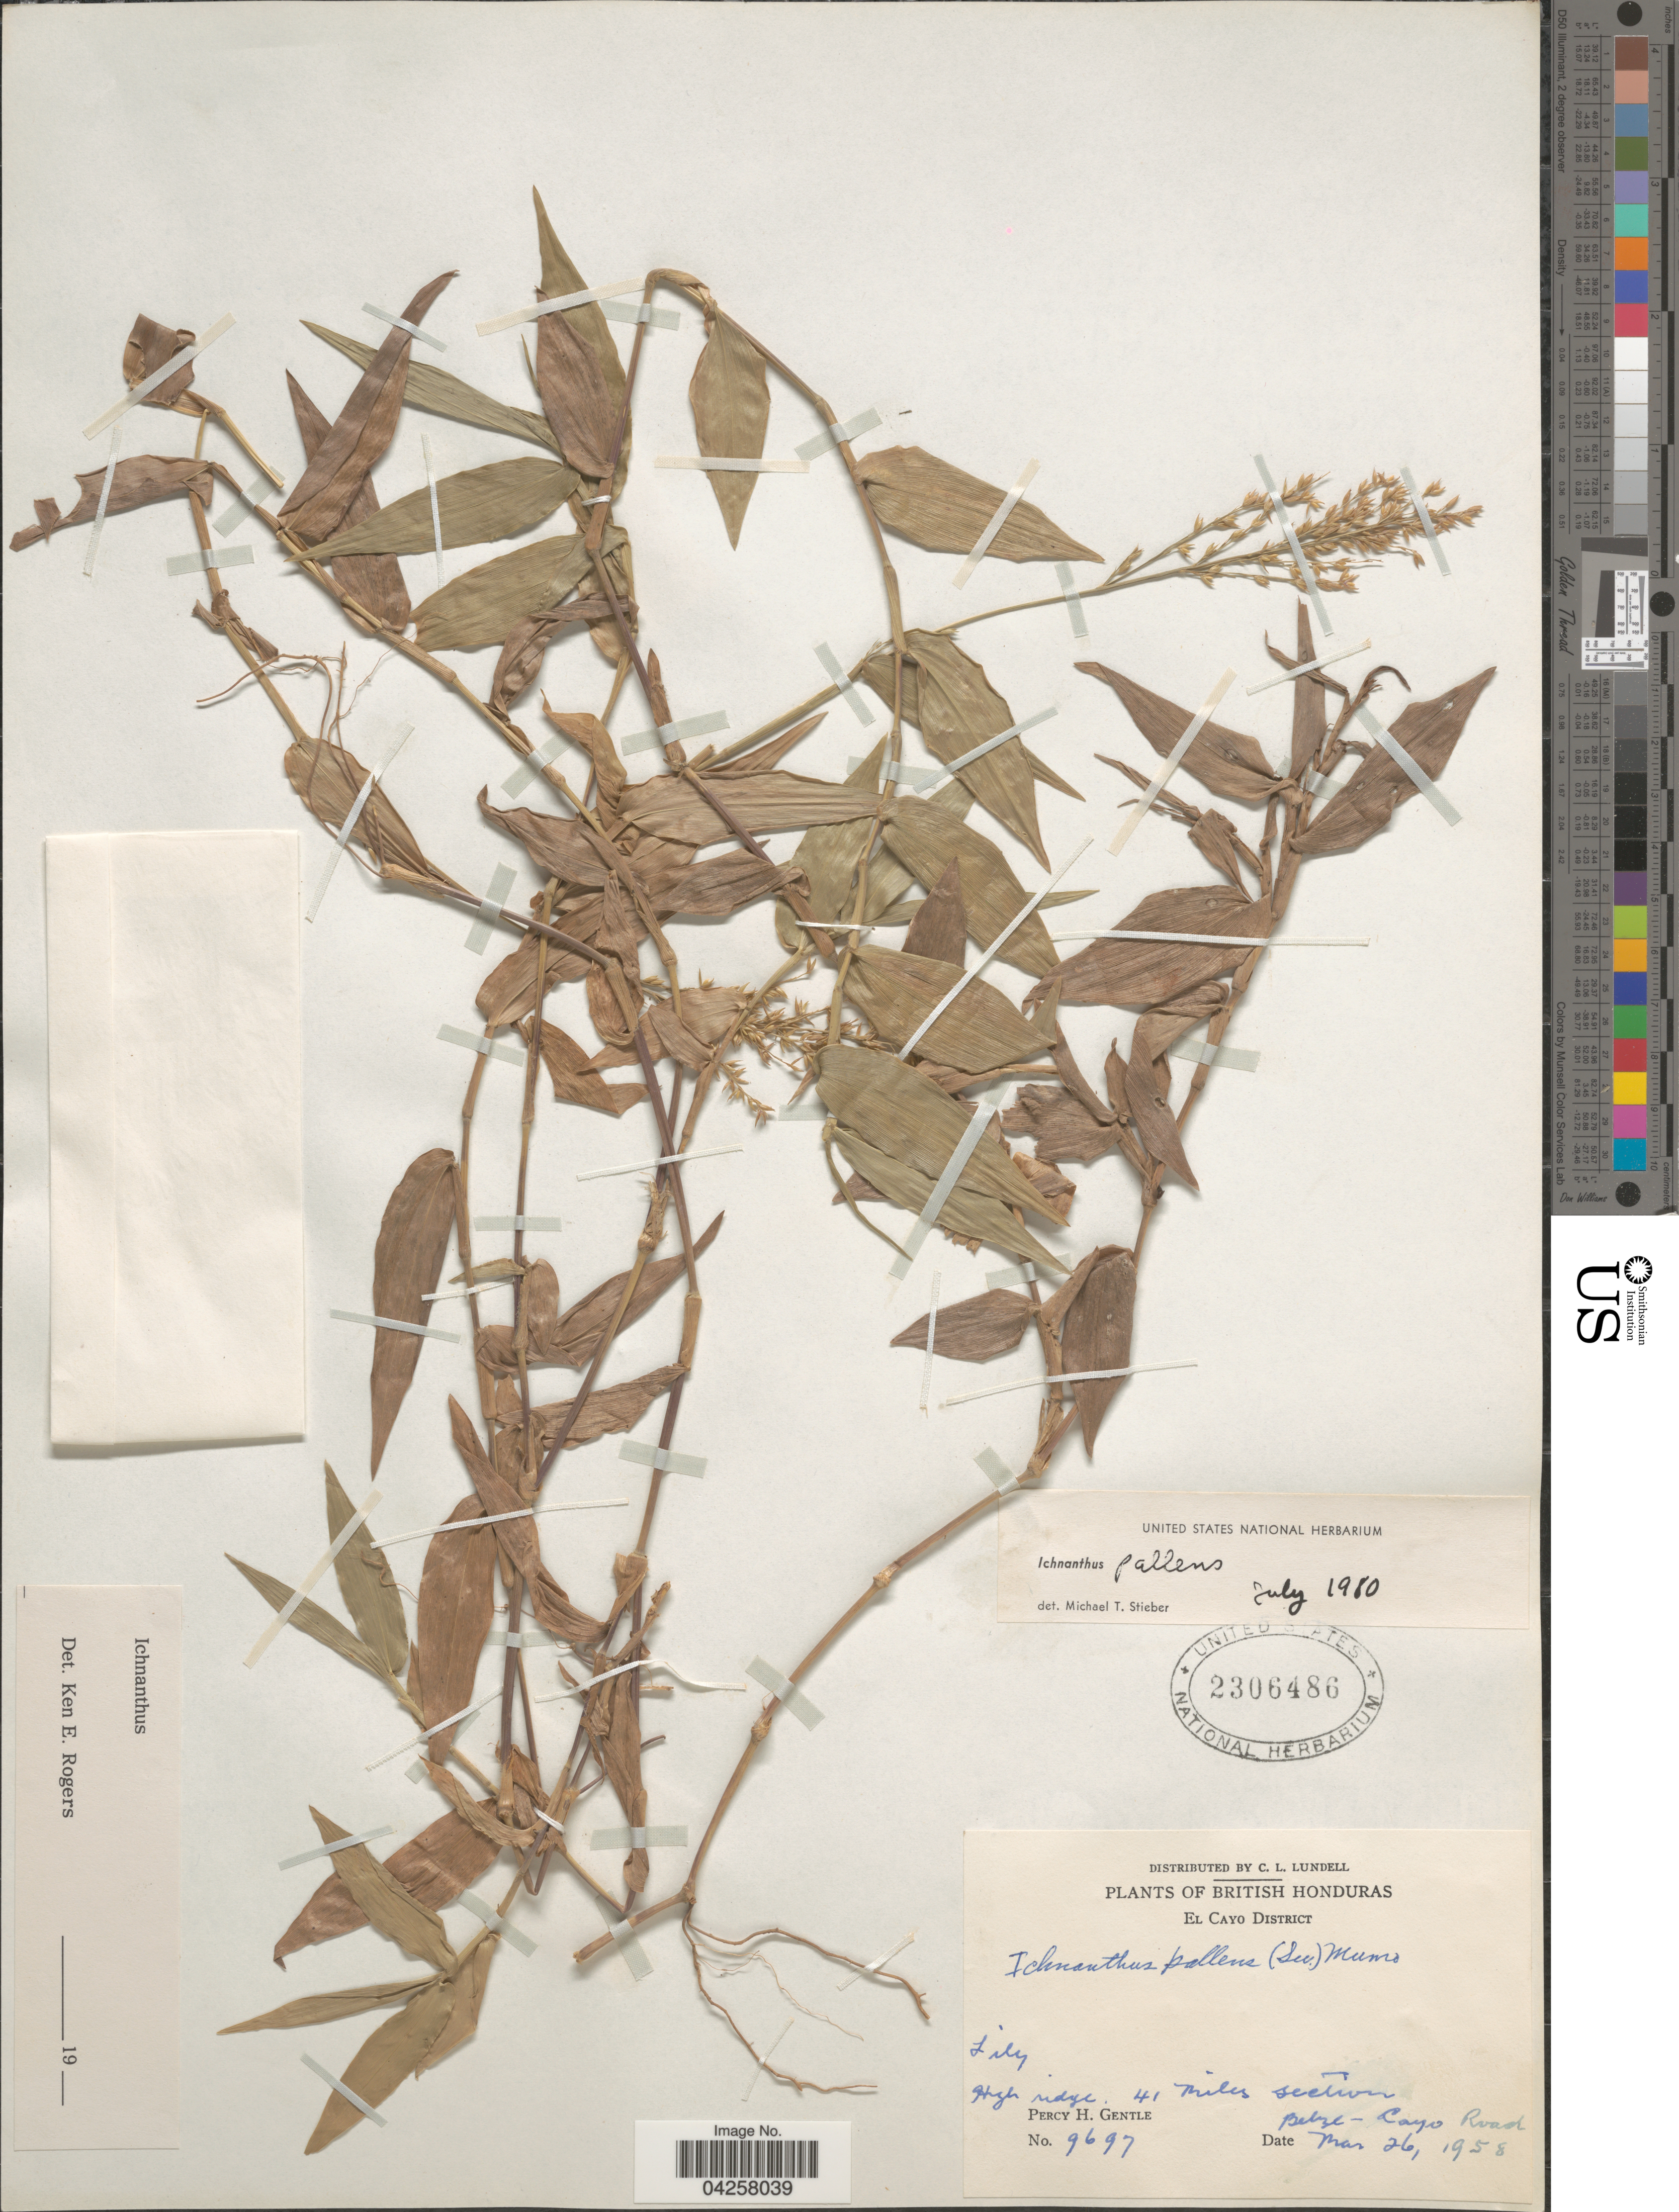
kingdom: Plantae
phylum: Tracheophyta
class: Liliopsida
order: Poales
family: Poaceae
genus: Ichnanthus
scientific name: Ichnanthus pallens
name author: (Sw.) Munro ex Benth.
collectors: P. H. Gentle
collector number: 9697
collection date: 1958-03-26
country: Belize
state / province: Cayo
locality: British Honduras. El Cayo District. High ridge, 41 miles section. Belize-Cayo Road.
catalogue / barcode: US 2306486